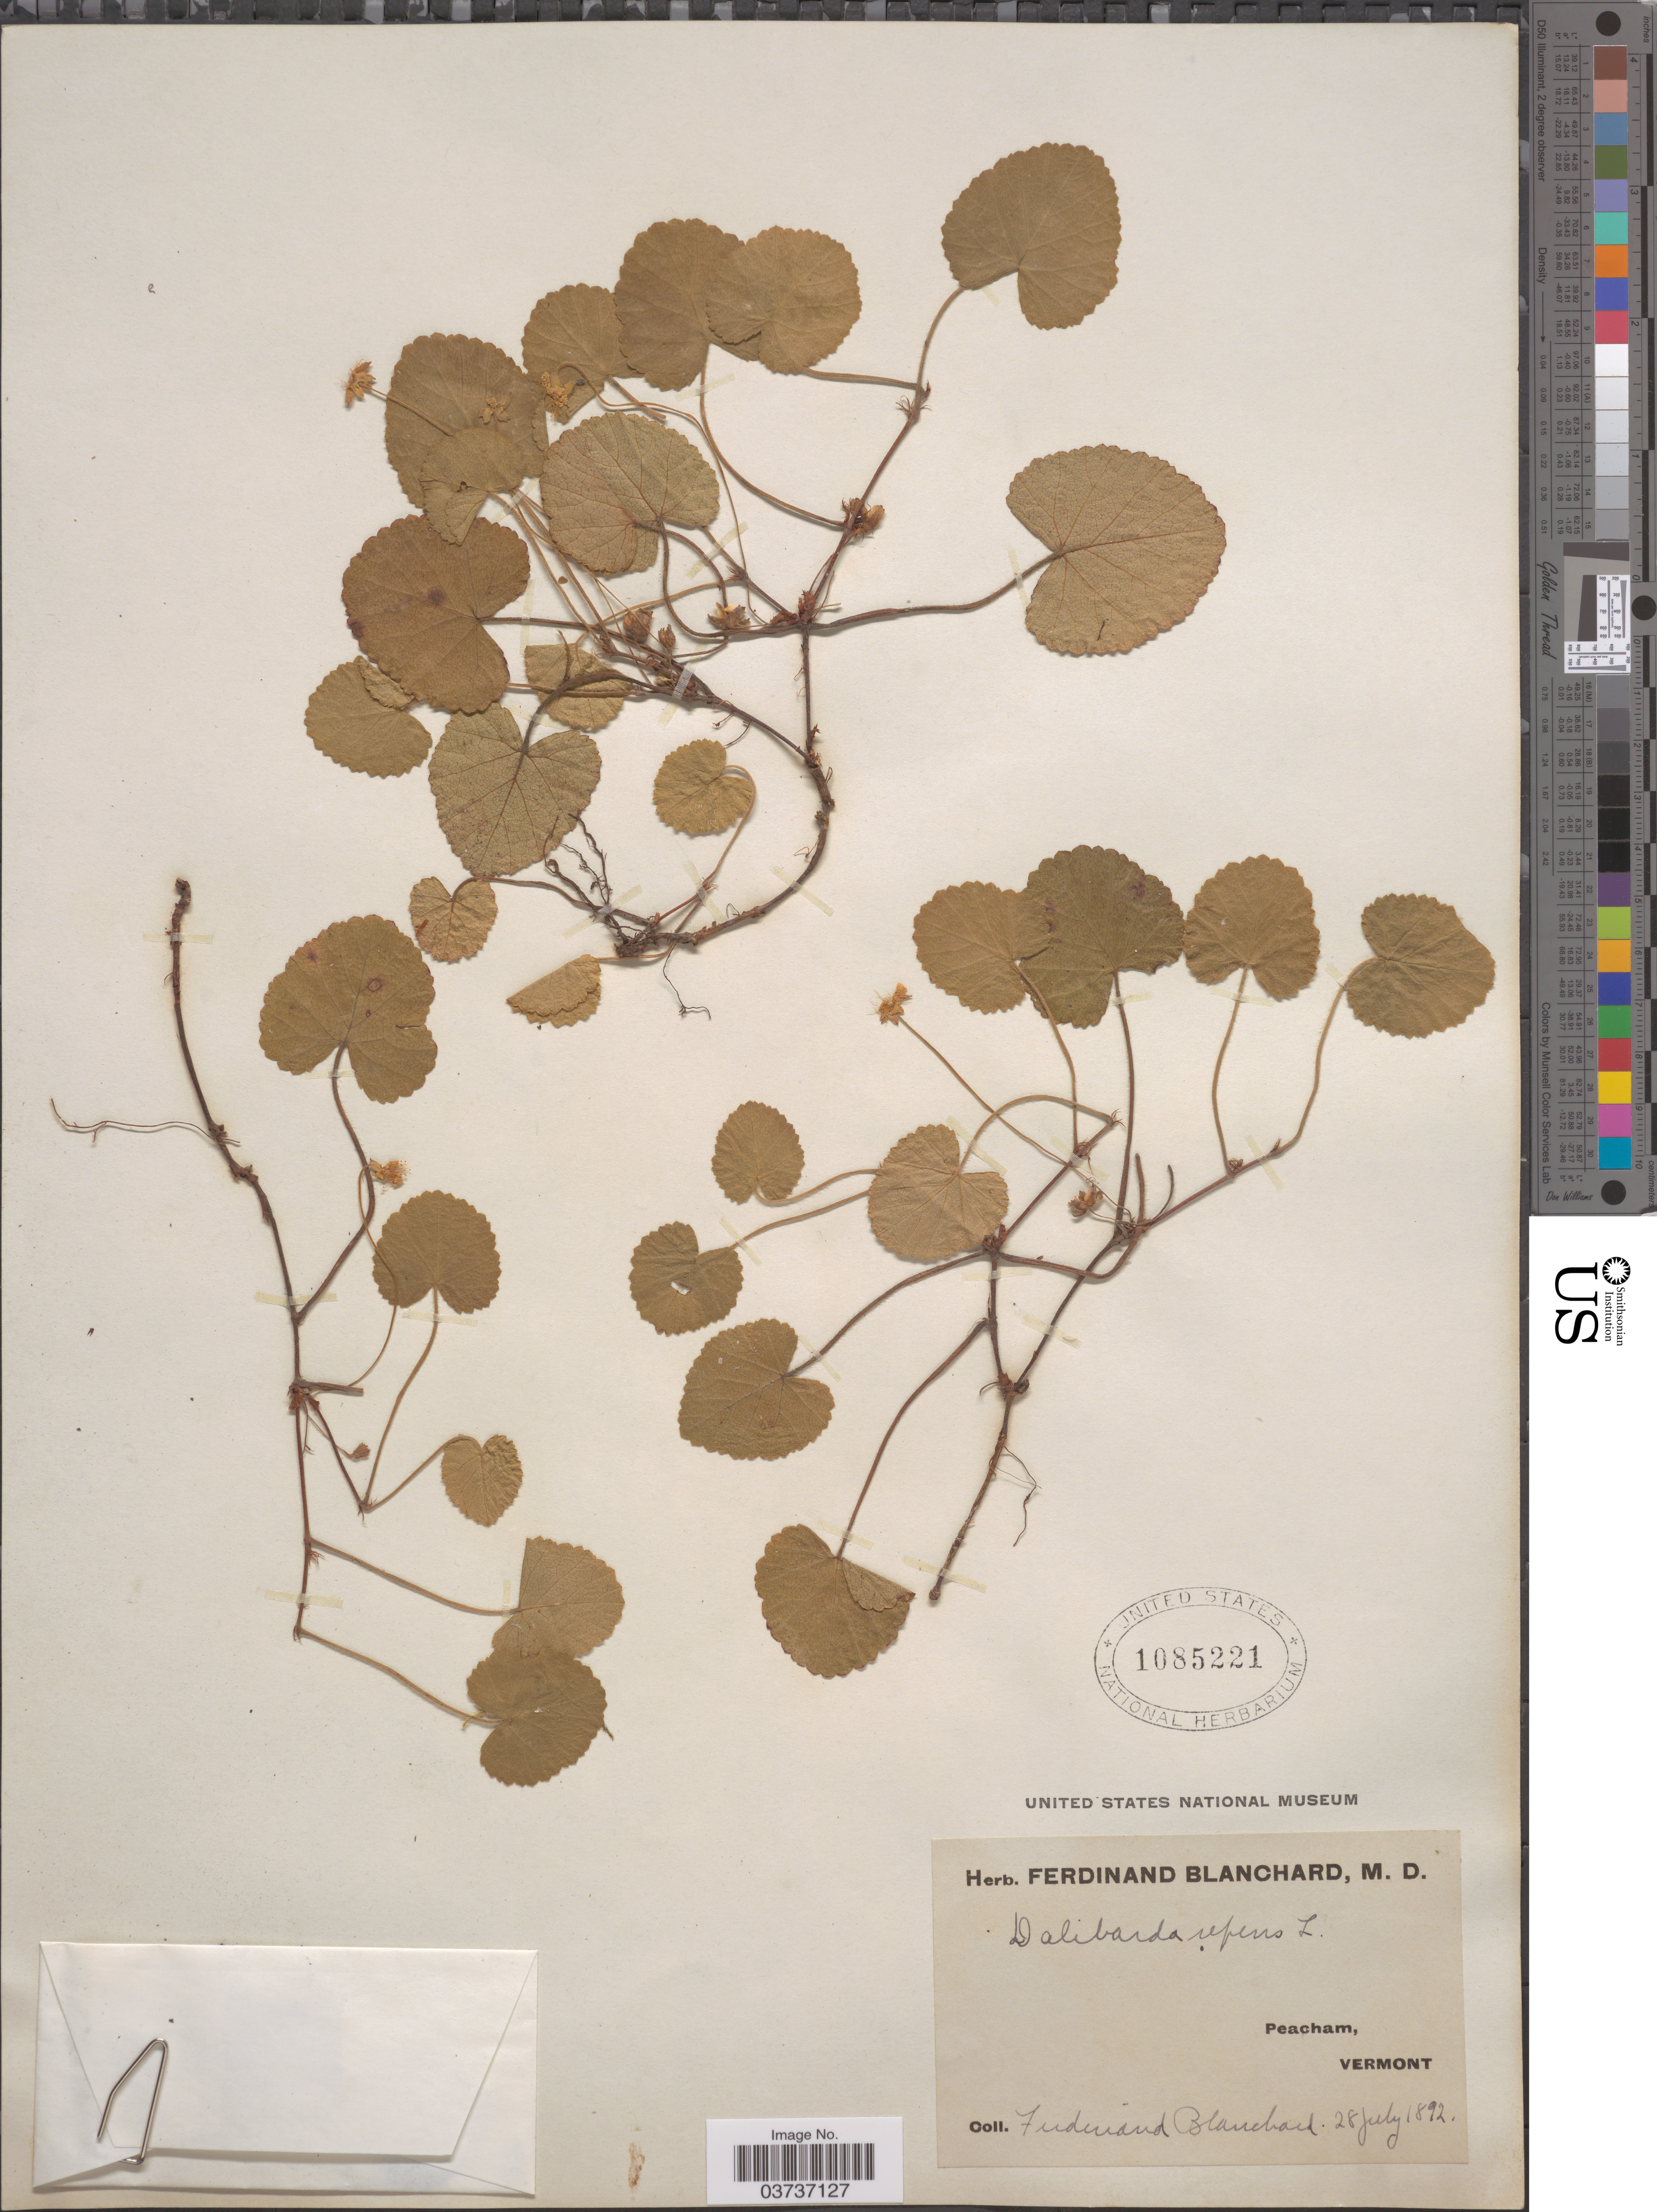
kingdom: Plantae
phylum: Tracheophyta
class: Magnoliopsida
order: Rosales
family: Rosaceae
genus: Dalibarda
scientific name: Dalibarda repens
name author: L.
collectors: F. Blanchard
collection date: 1892-07-28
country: United States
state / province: Vermont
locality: Peacham.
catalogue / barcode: US 1085221